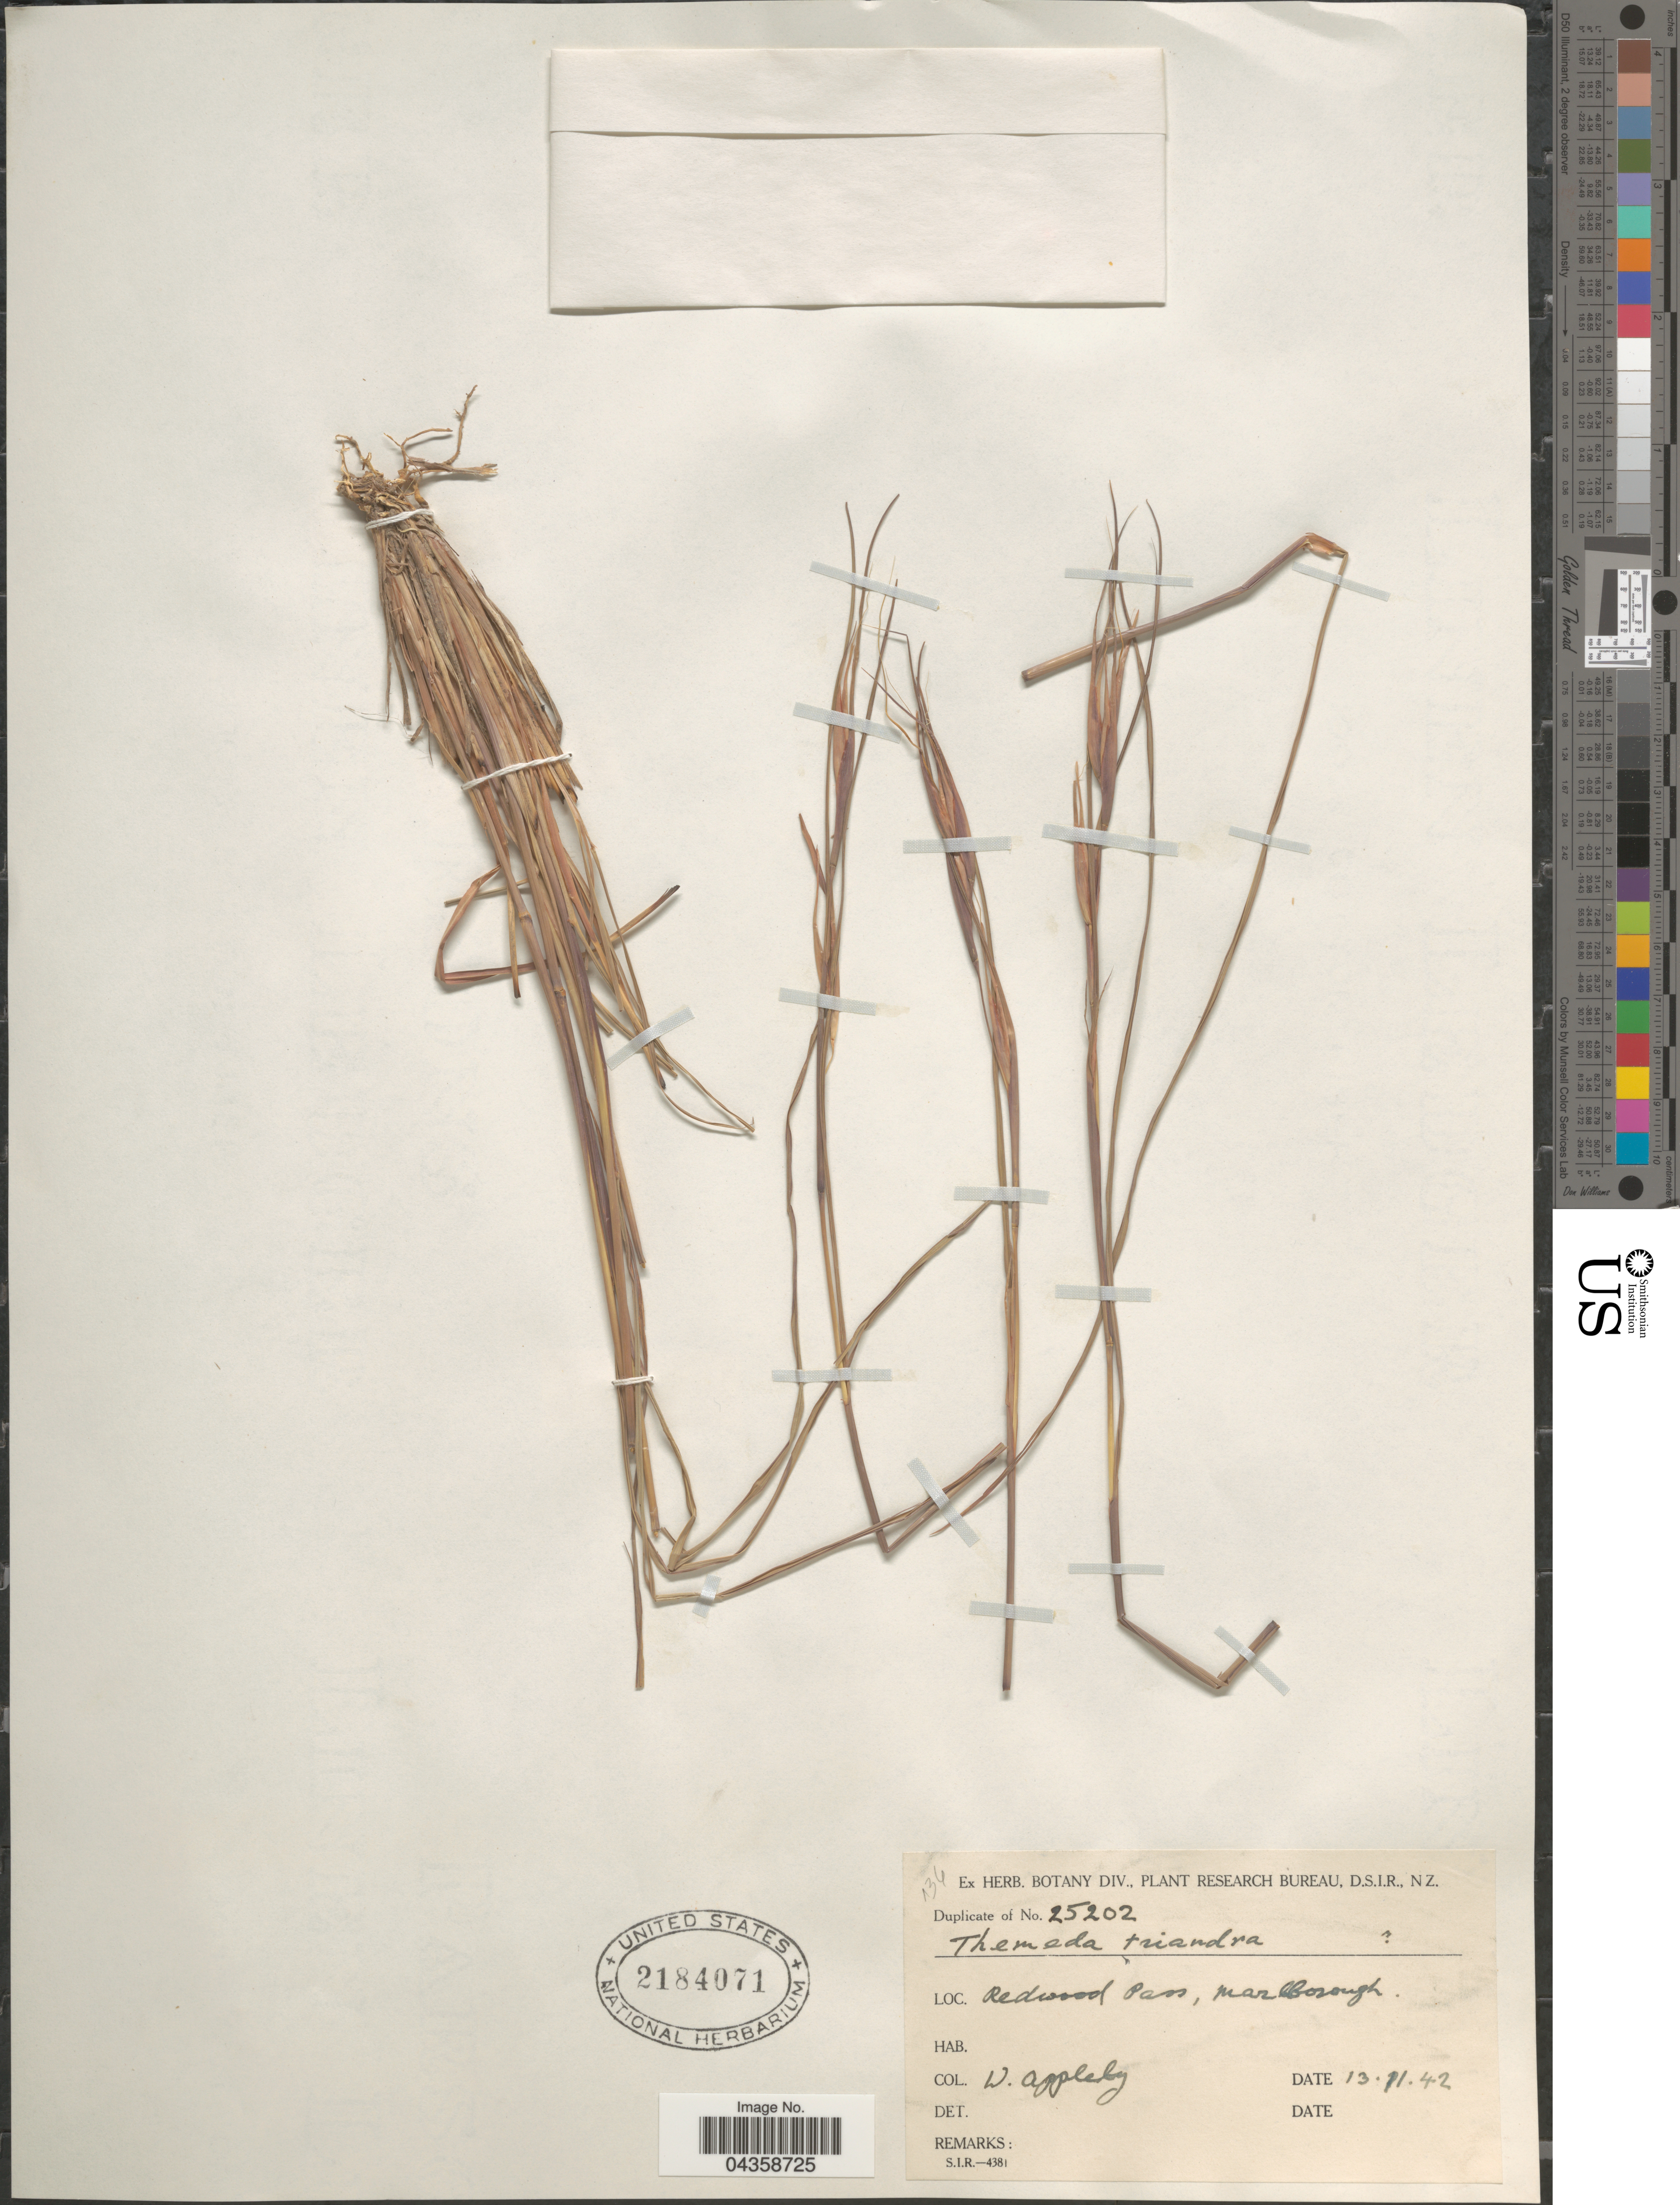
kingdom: Plantae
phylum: Tracheophyta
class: Liliopsida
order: Poales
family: Poaceae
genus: Themeda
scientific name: Themeda triandra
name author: Forssk.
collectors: W. Appleby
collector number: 25202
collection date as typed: Transcribed d/m/y: 13/11/42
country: New Zealand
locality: Redwood Pass, Marlborough.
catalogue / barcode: US 2184071